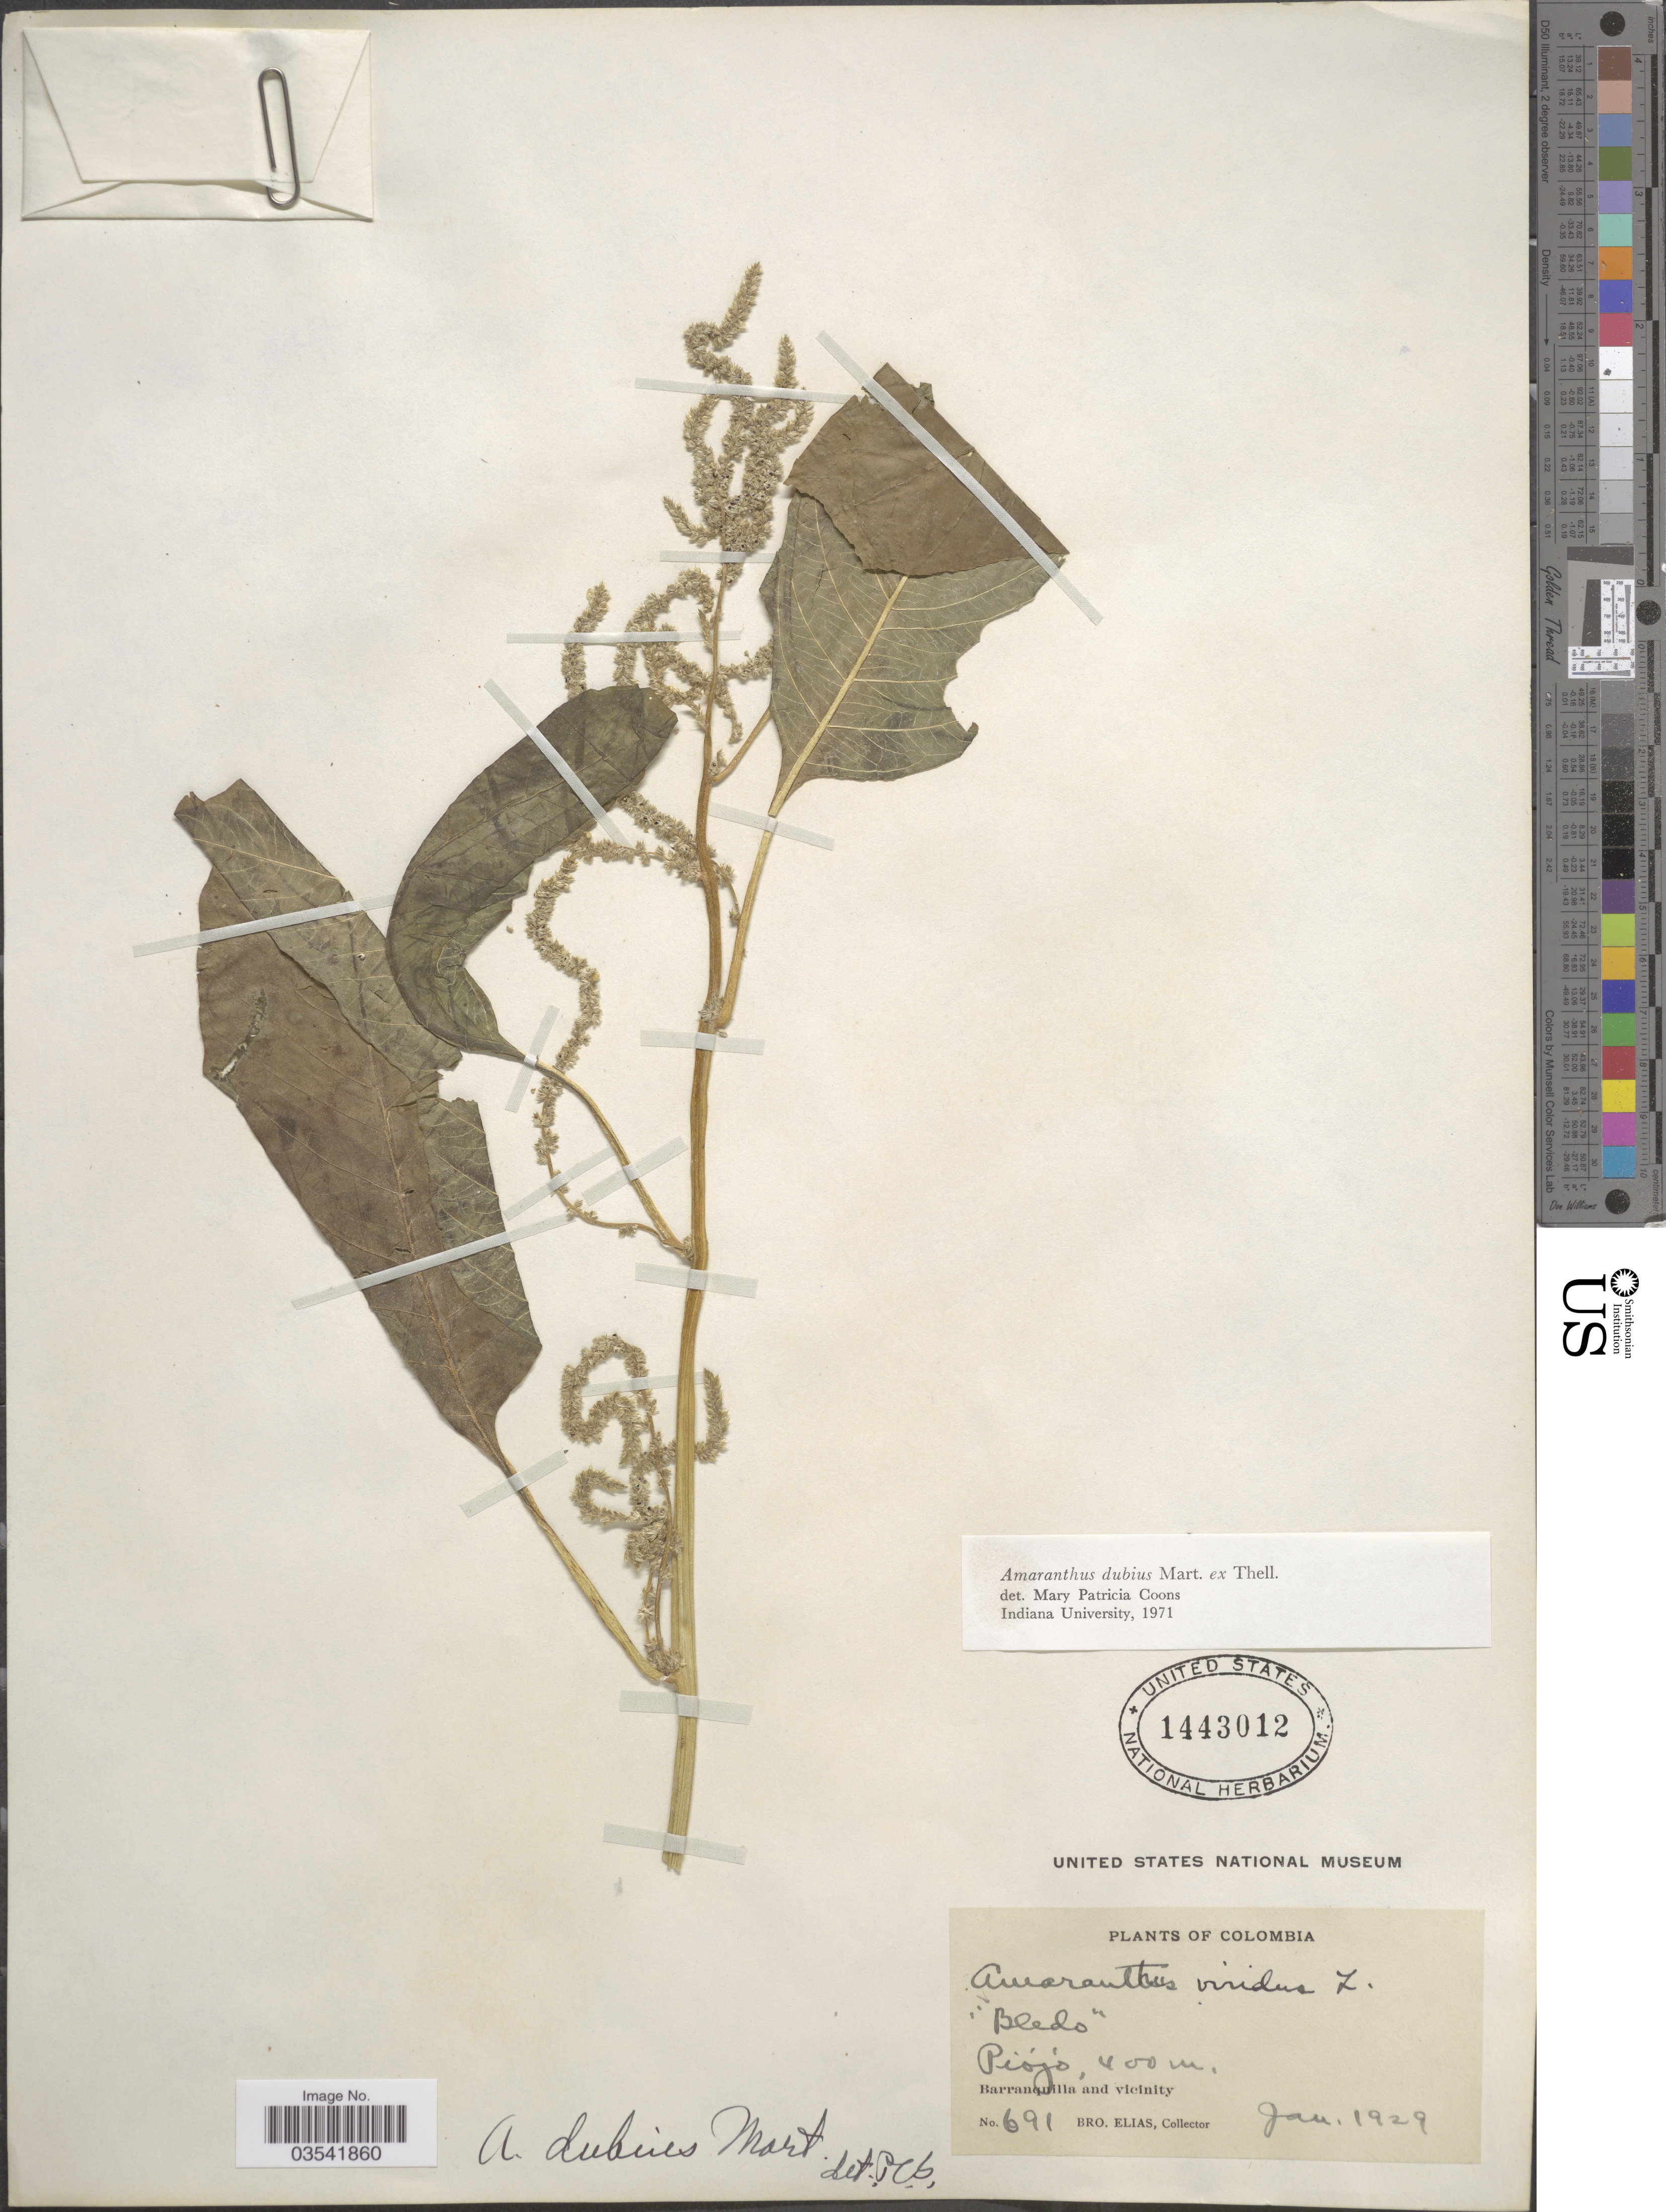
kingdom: Plantae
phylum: Tracheophyta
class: Magnoliopsida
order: Caryophyllales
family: Amaranthaceae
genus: Amaranthus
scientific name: Amaranthus dubius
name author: Mart. ex Thell.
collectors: Bro. Elias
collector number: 691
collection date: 1929-01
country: Colombia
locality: Piójó. Barranquilla and vicinity.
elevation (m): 400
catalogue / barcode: US 1443012